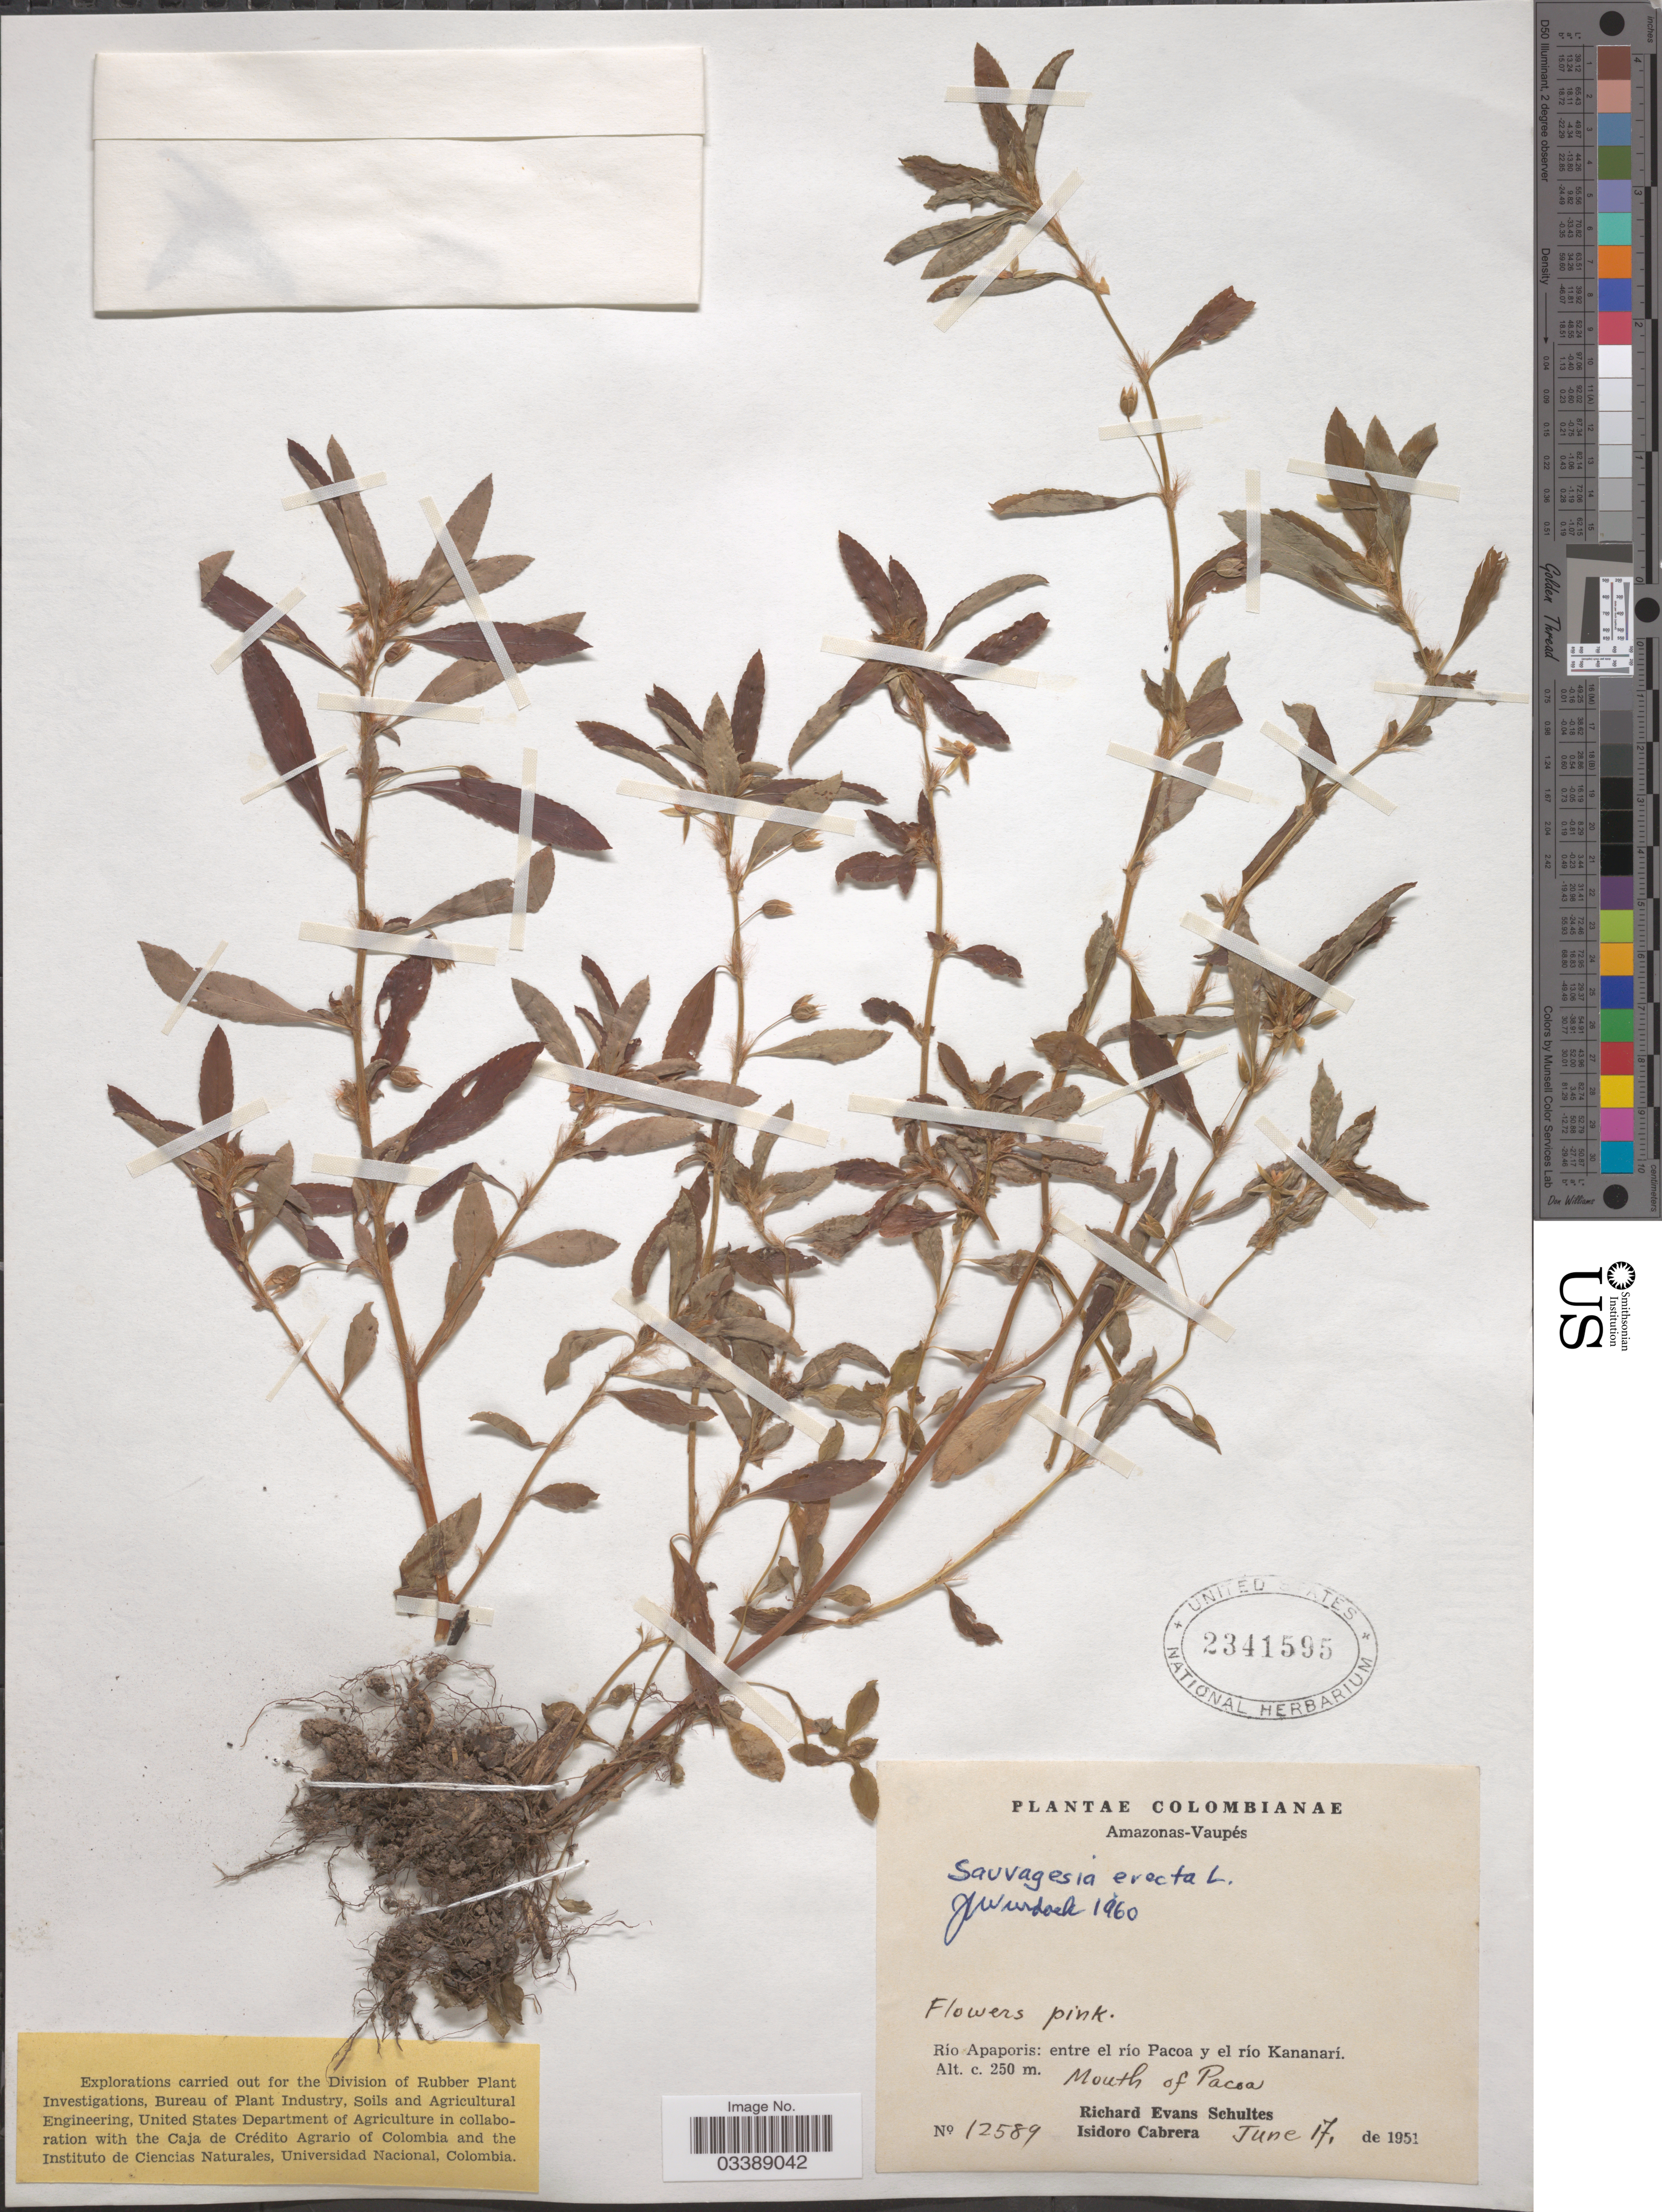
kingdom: Plantae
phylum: Tracheophyta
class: Magnoliopsida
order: Malpighiales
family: Ochnaceae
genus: Sauvagesia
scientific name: Sauvagesia erecta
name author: L.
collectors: R. E. Schultes & I. Cabrera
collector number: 12589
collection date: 1951-06-17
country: Colombia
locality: Amazonas-Vaupés. Río Apaporis: entre el Río Pacoa y el río Kananarí. Mouth of Pacoa.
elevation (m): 250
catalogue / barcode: US 2341595